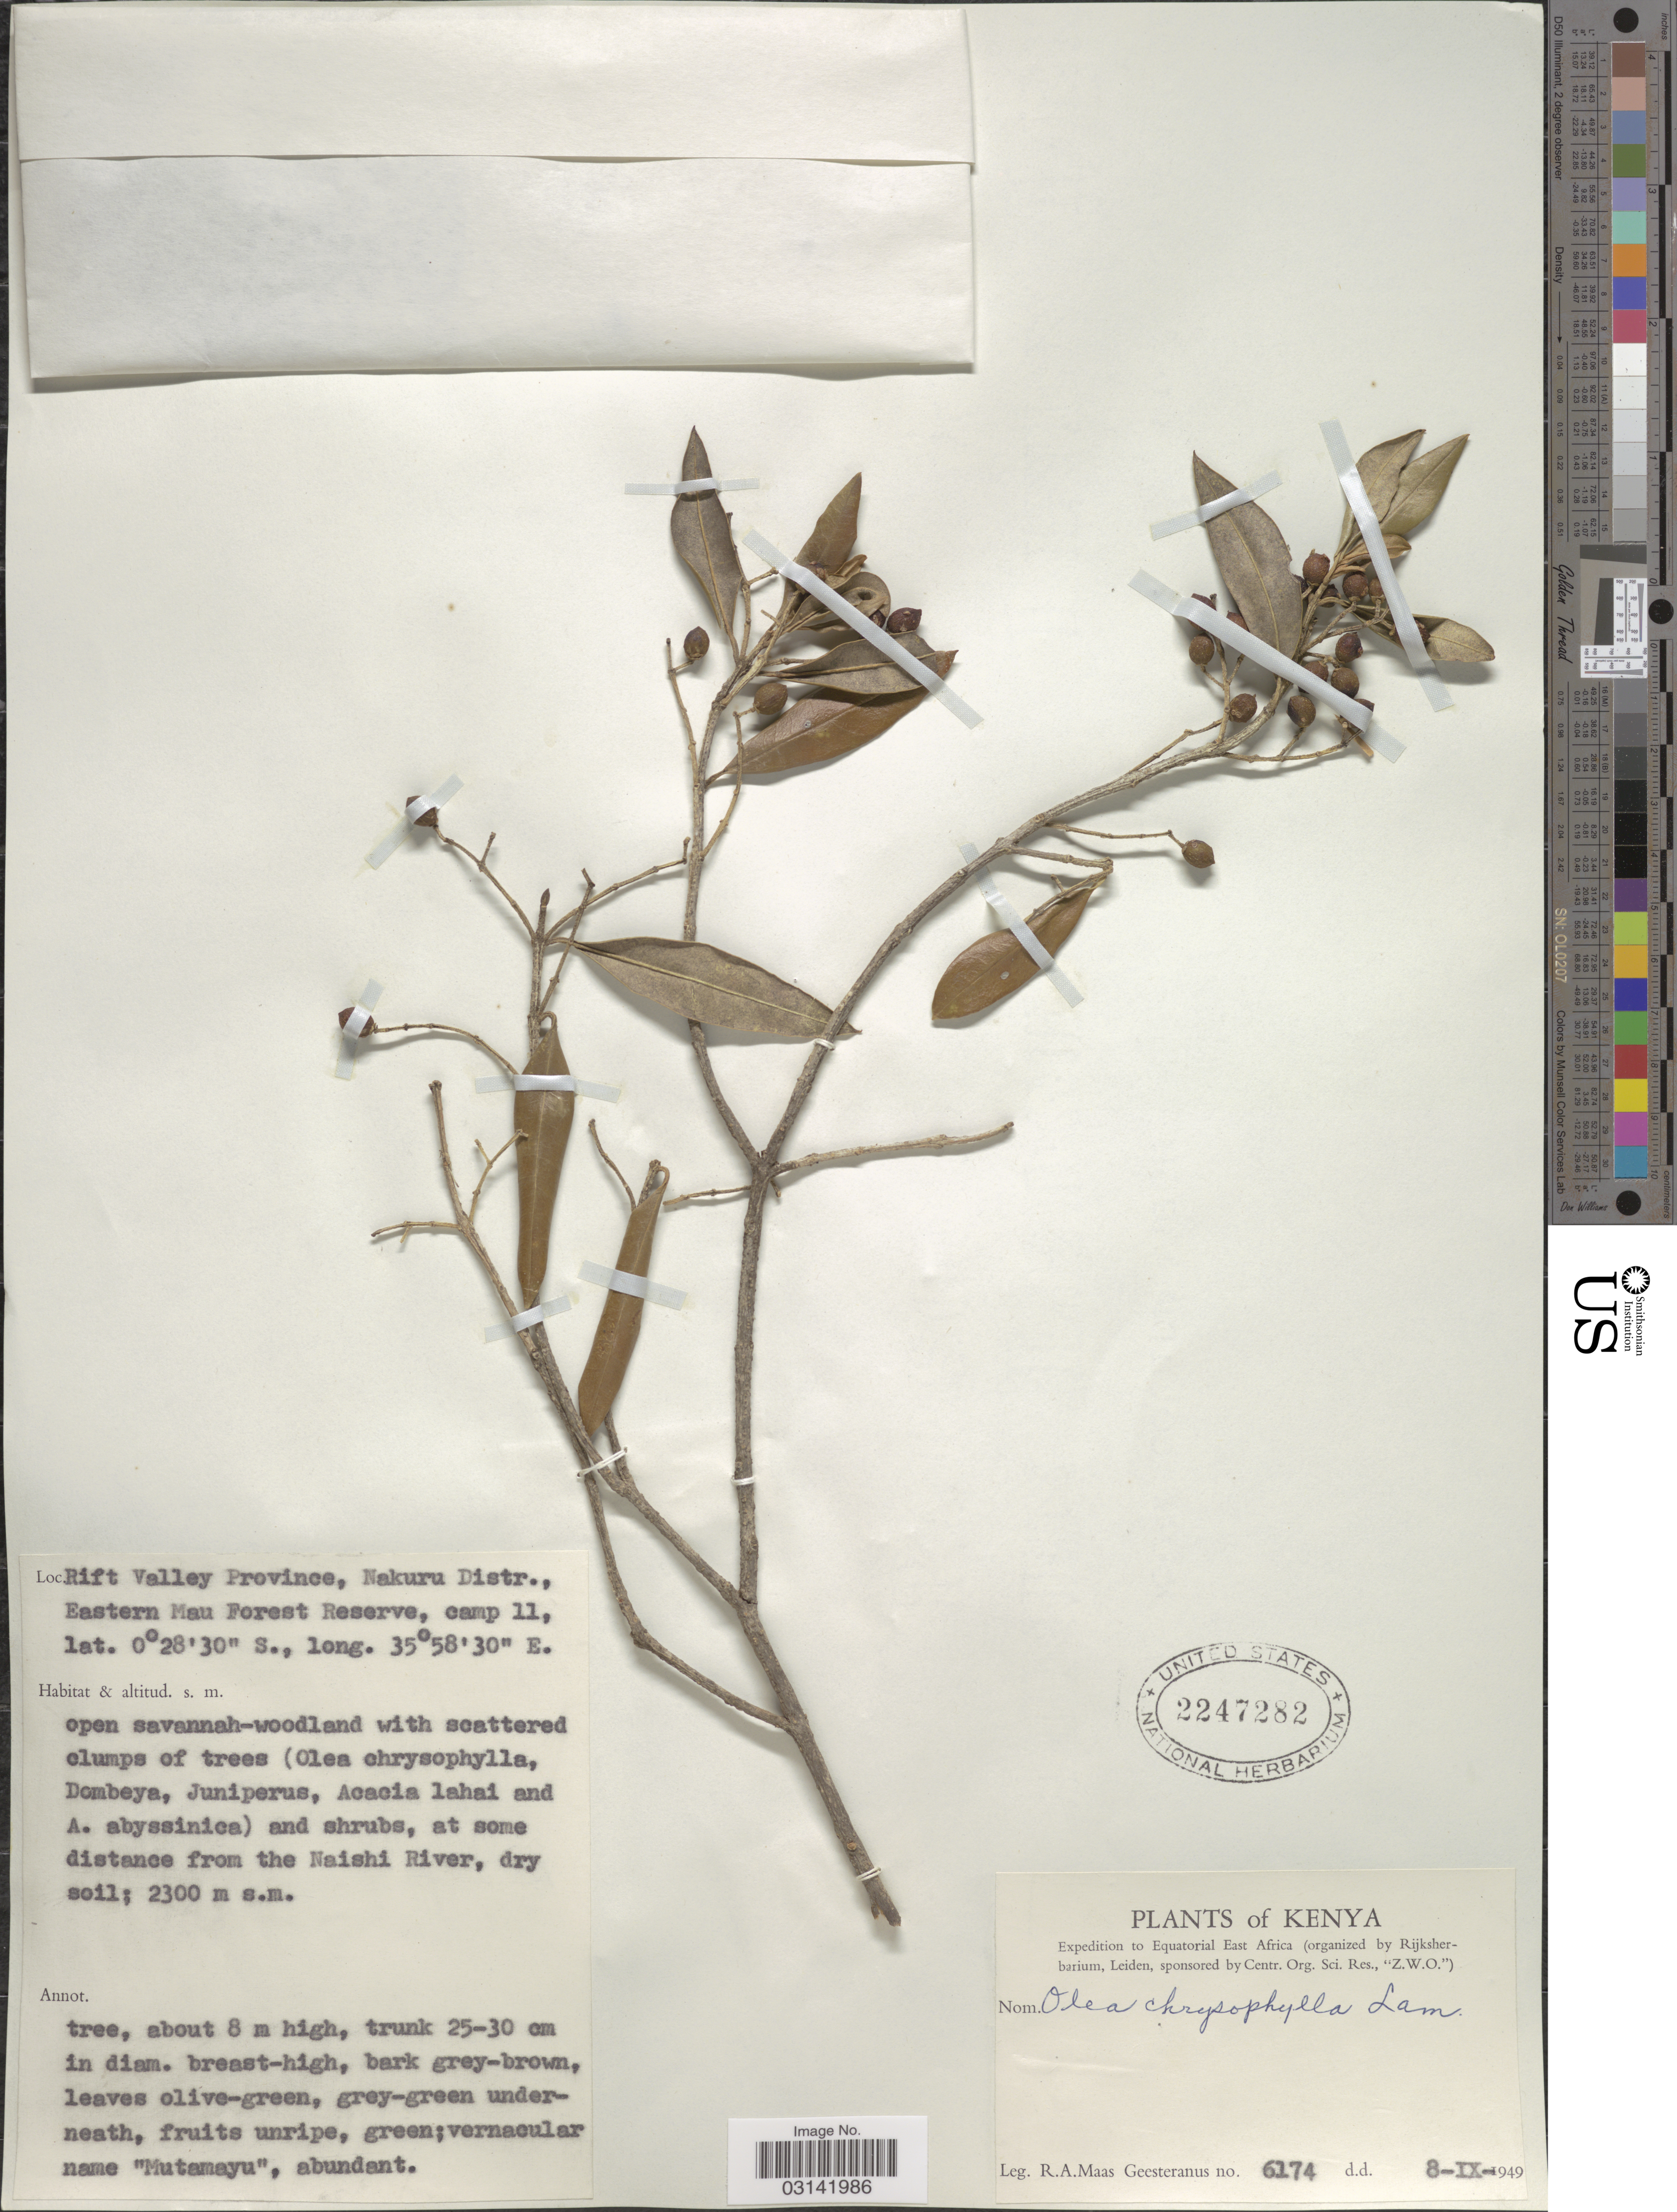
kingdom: Plantae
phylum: Tracheophyta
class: Magnoliopsida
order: Lamiales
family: Oleaceae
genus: Olea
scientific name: Olea chrysophylla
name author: Lam.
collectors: R. A. Maas Geesteranus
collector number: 6174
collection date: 1949-09-08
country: Kenya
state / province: Nakuru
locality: Equatorial East Africa, Rift Valley Province, Nakuru Distr., Eastern Mau Forest Reserve, camp 11, at some distance from the Naishi River, dry soil.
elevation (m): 2300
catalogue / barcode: US 2247282